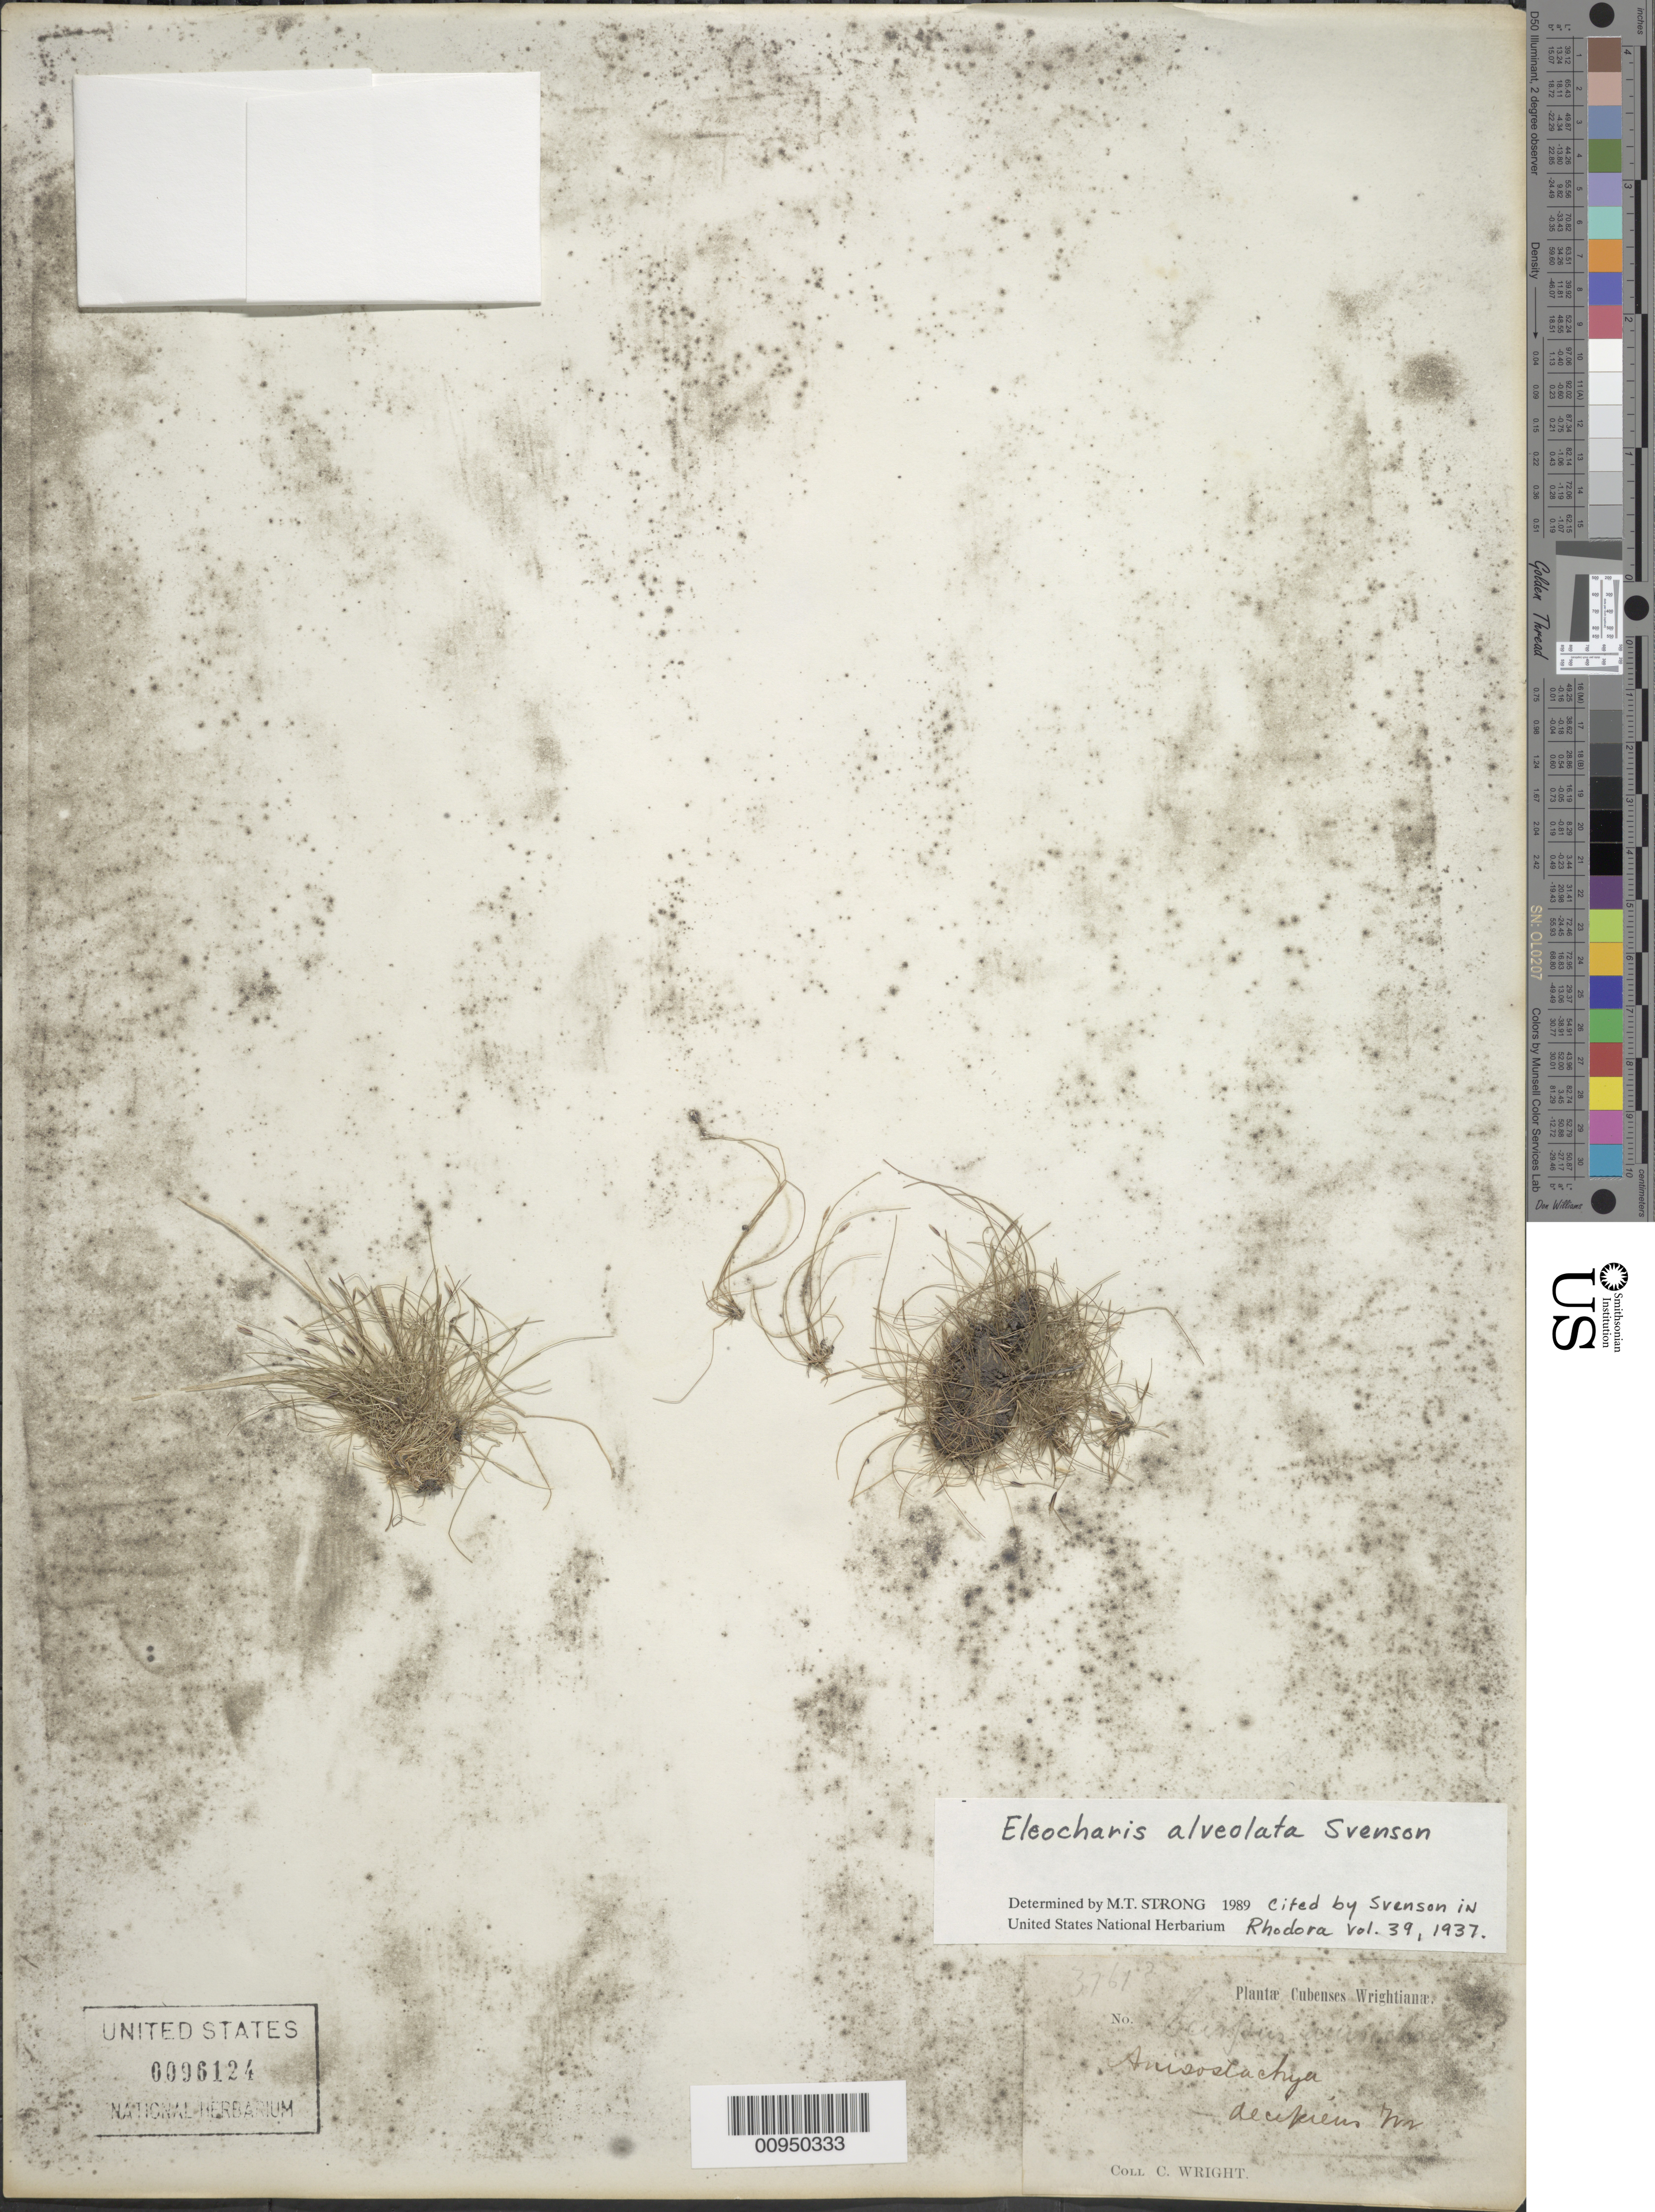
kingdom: Plantae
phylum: Tracheophyta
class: Liliopsida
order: Poales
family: Cyperaceae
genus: Eleocharis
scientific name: Eleocharis alveolata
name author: Svenson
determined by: Strong, M. T., (US), Smithsonian Institution - National Museum of Natural History (UNITED STATES)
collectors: C. Wright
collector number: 3761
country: Cuba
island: Cuba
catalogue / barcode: US 96124